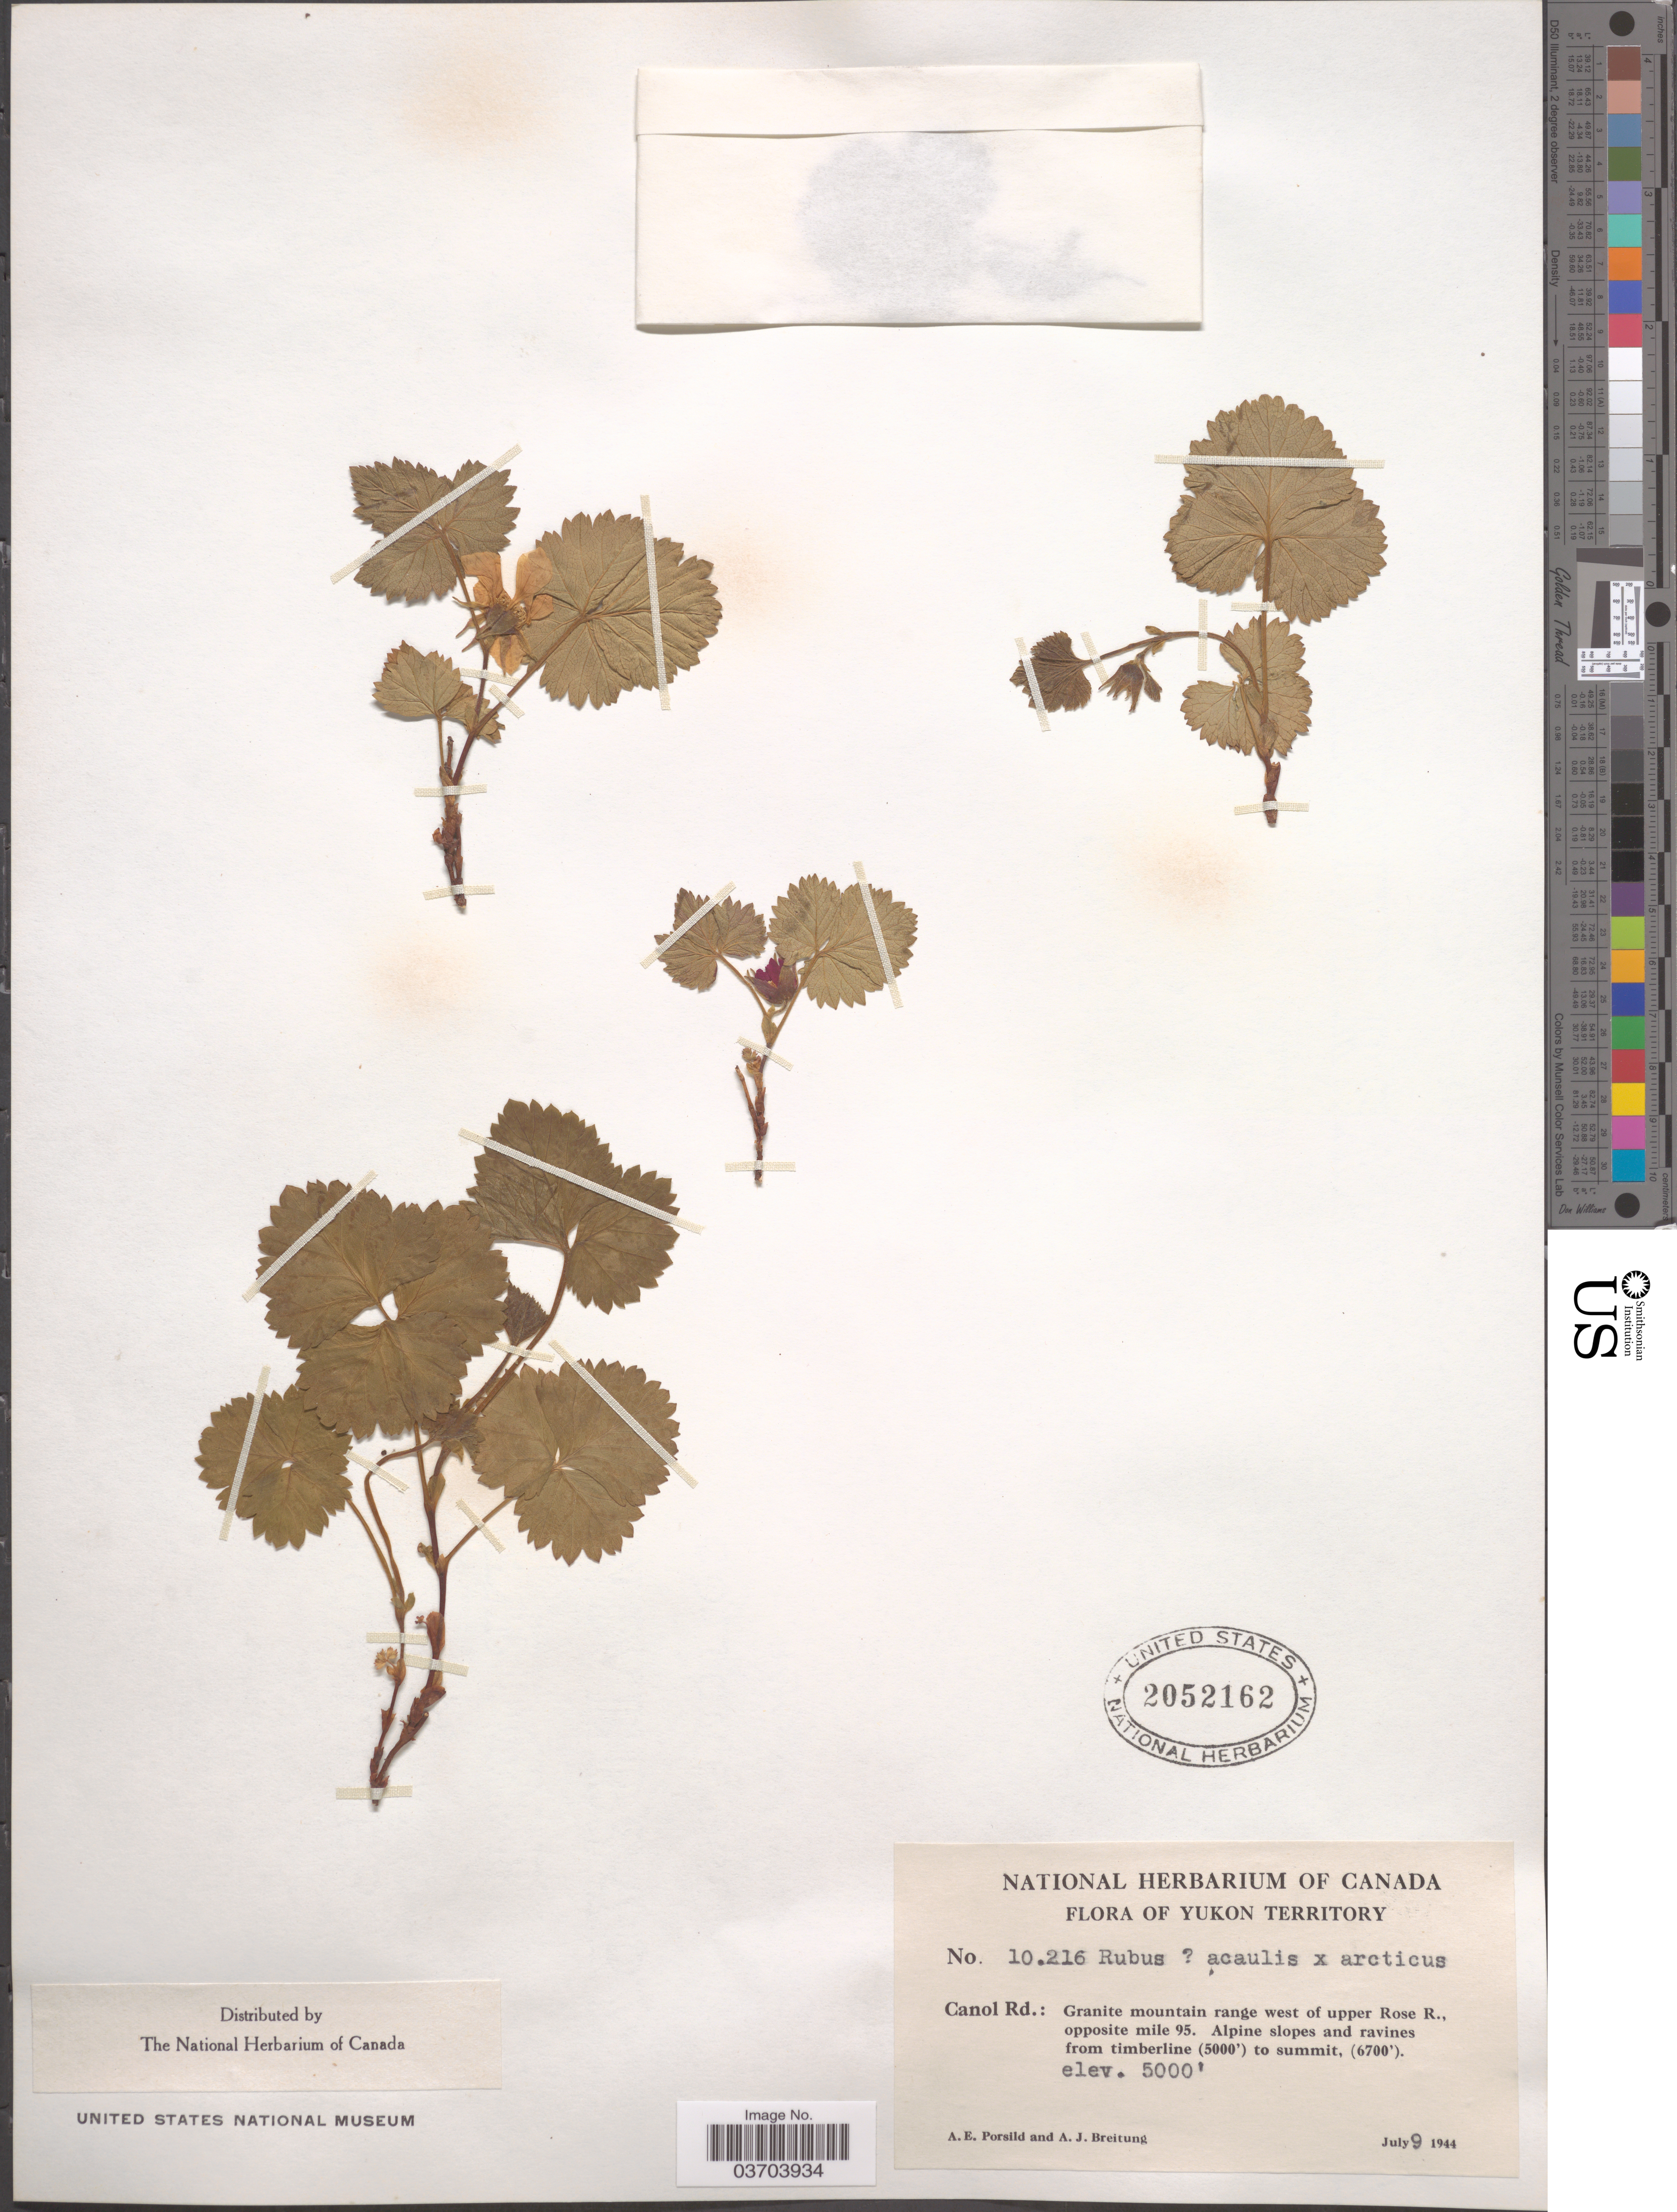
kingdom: Plantae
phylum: Tracheophyta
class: Magnoliopsida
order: Rosales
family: Rosaceae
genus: Rubus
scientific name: Rubus acaulis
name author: Michx.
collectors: A. E. Porsild & A. Breitung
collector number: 10216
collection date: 1944-07-09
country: Canada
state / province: Yukon Territory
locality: Canol Rd.: Granite mountain range west of upper Rose R. opposite mile 95. Alpine slopes and ravines from timberline to summit.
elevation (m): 1524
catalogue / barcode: US 2052162